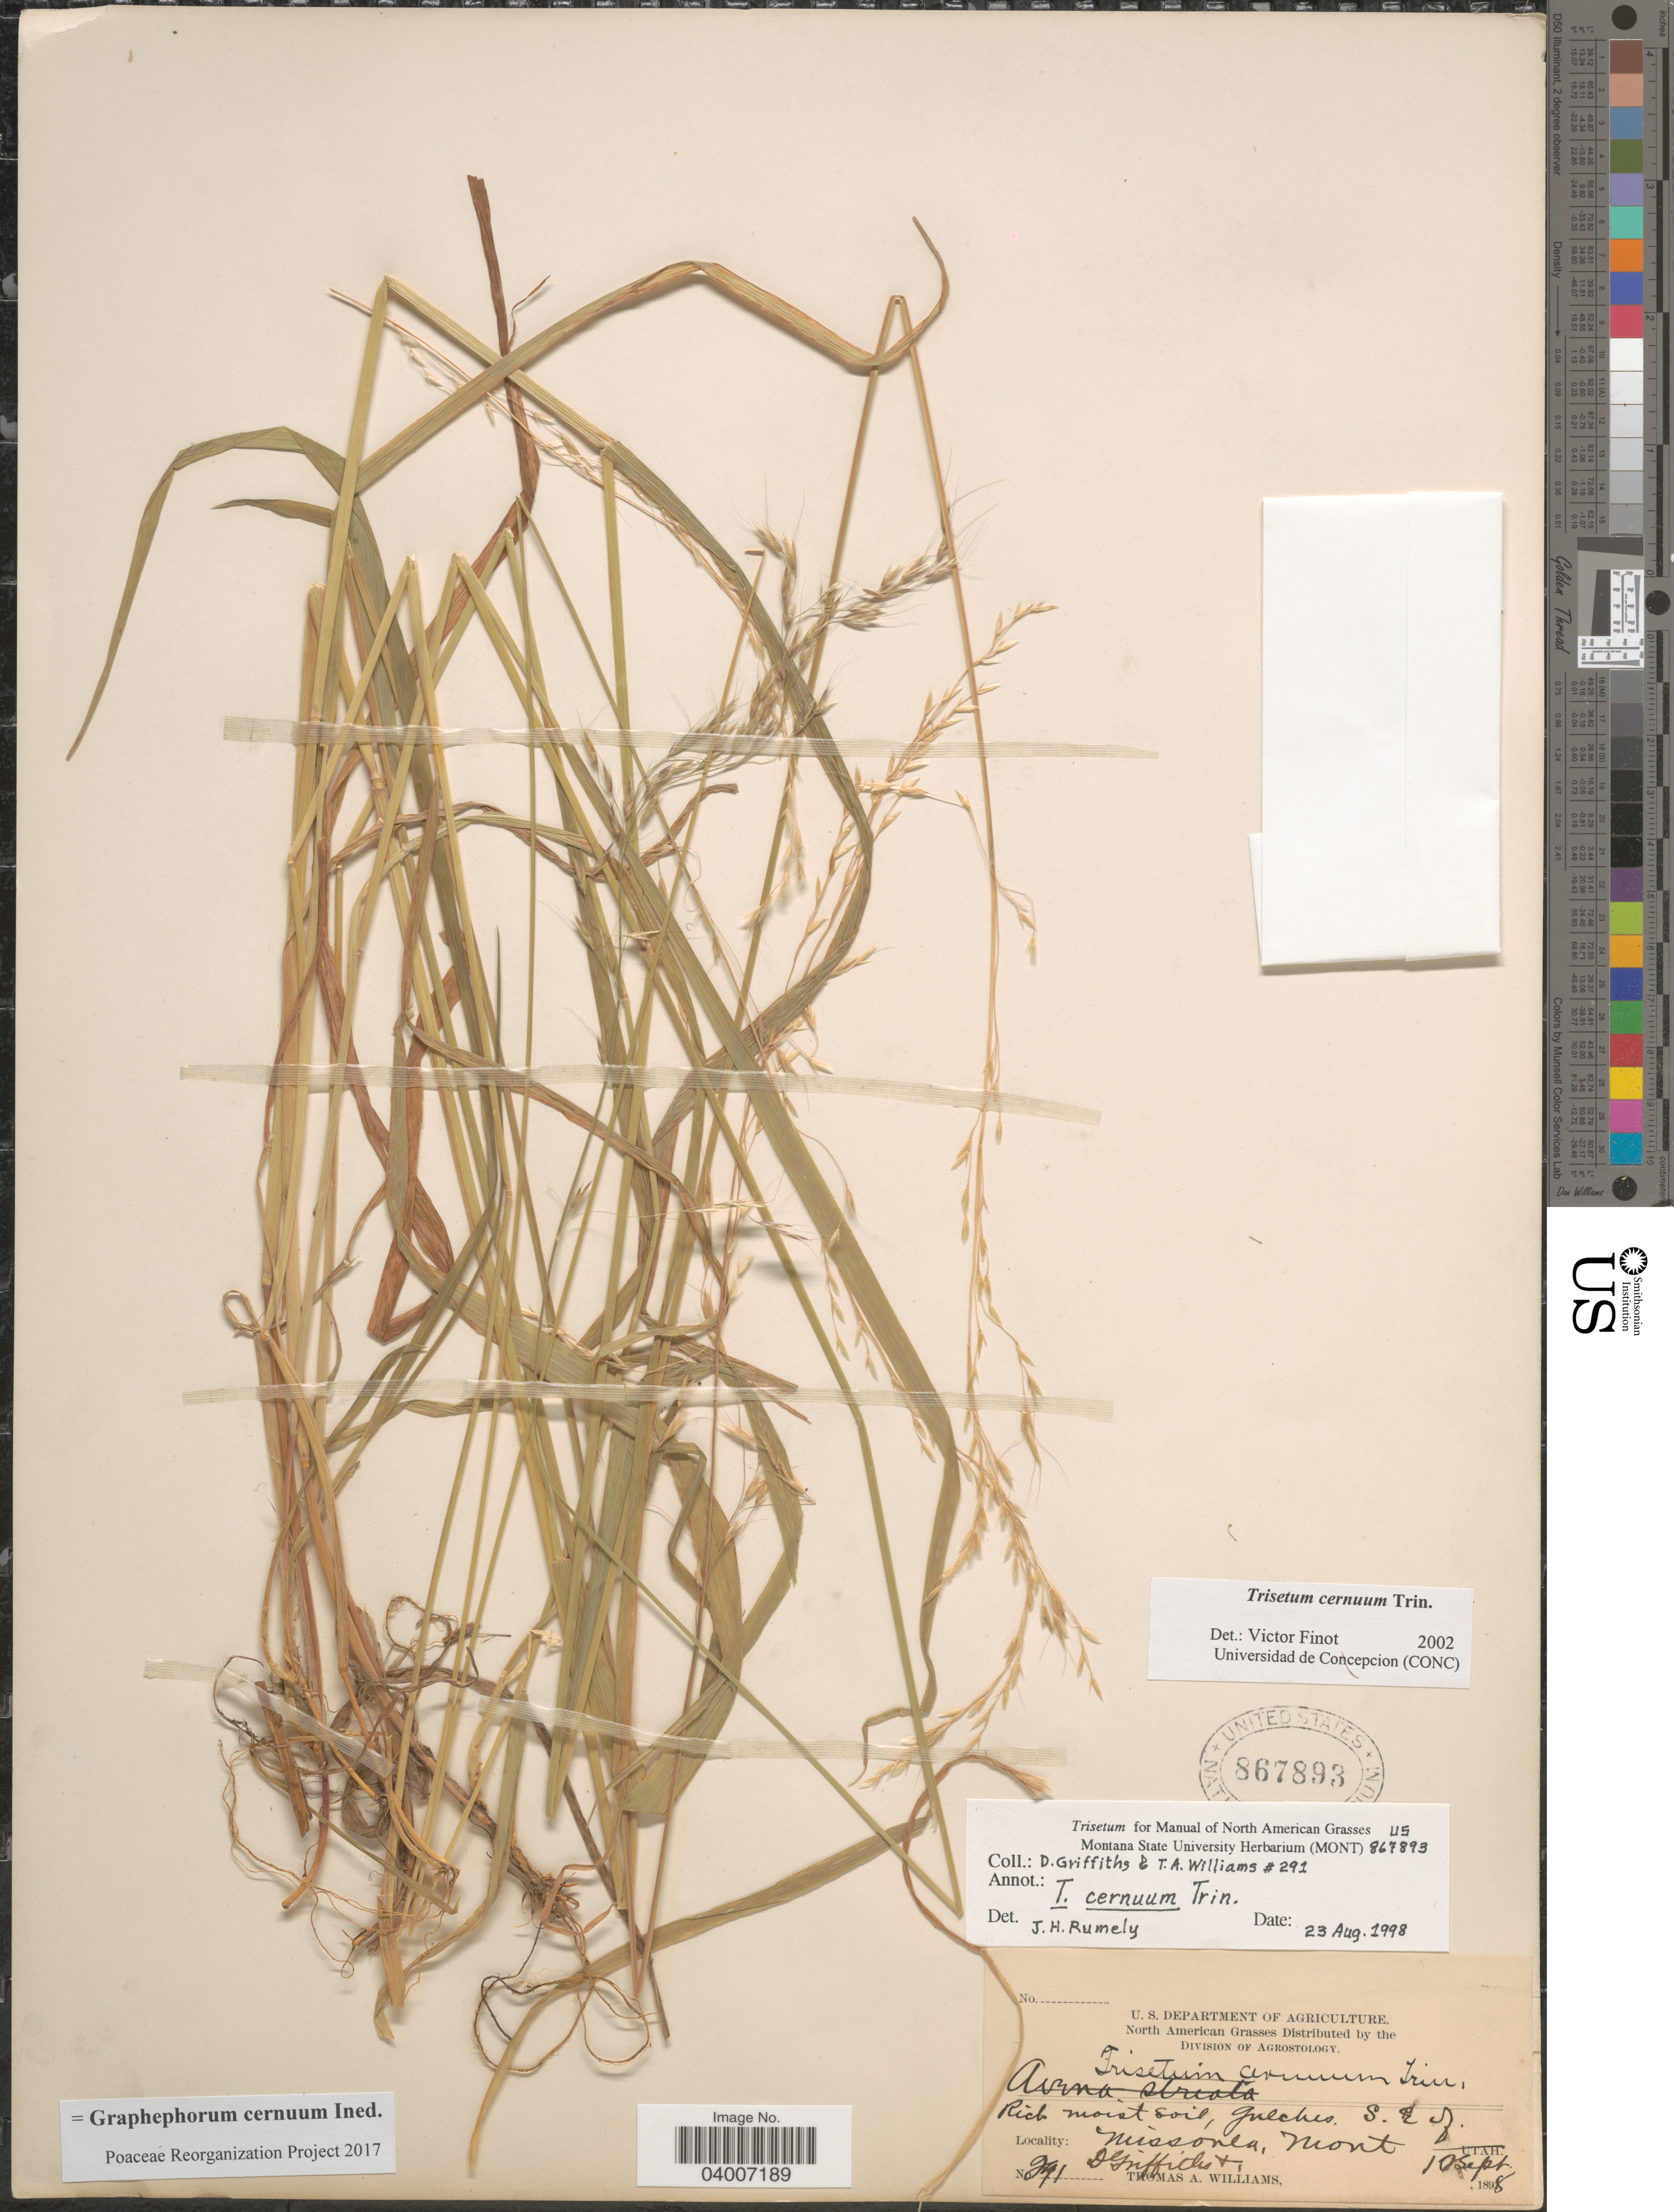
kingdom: Plantae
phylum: Tracheophyta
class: Liliopsida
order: Poales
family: Poaceae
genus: Graphephorum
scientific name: Graphephorum cernuum ined.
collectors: T. A. Williams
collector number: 291*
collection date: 1898-09-10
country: United States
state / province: Montana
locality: Gulches S.E. of Missónen.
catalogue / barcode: US 867893